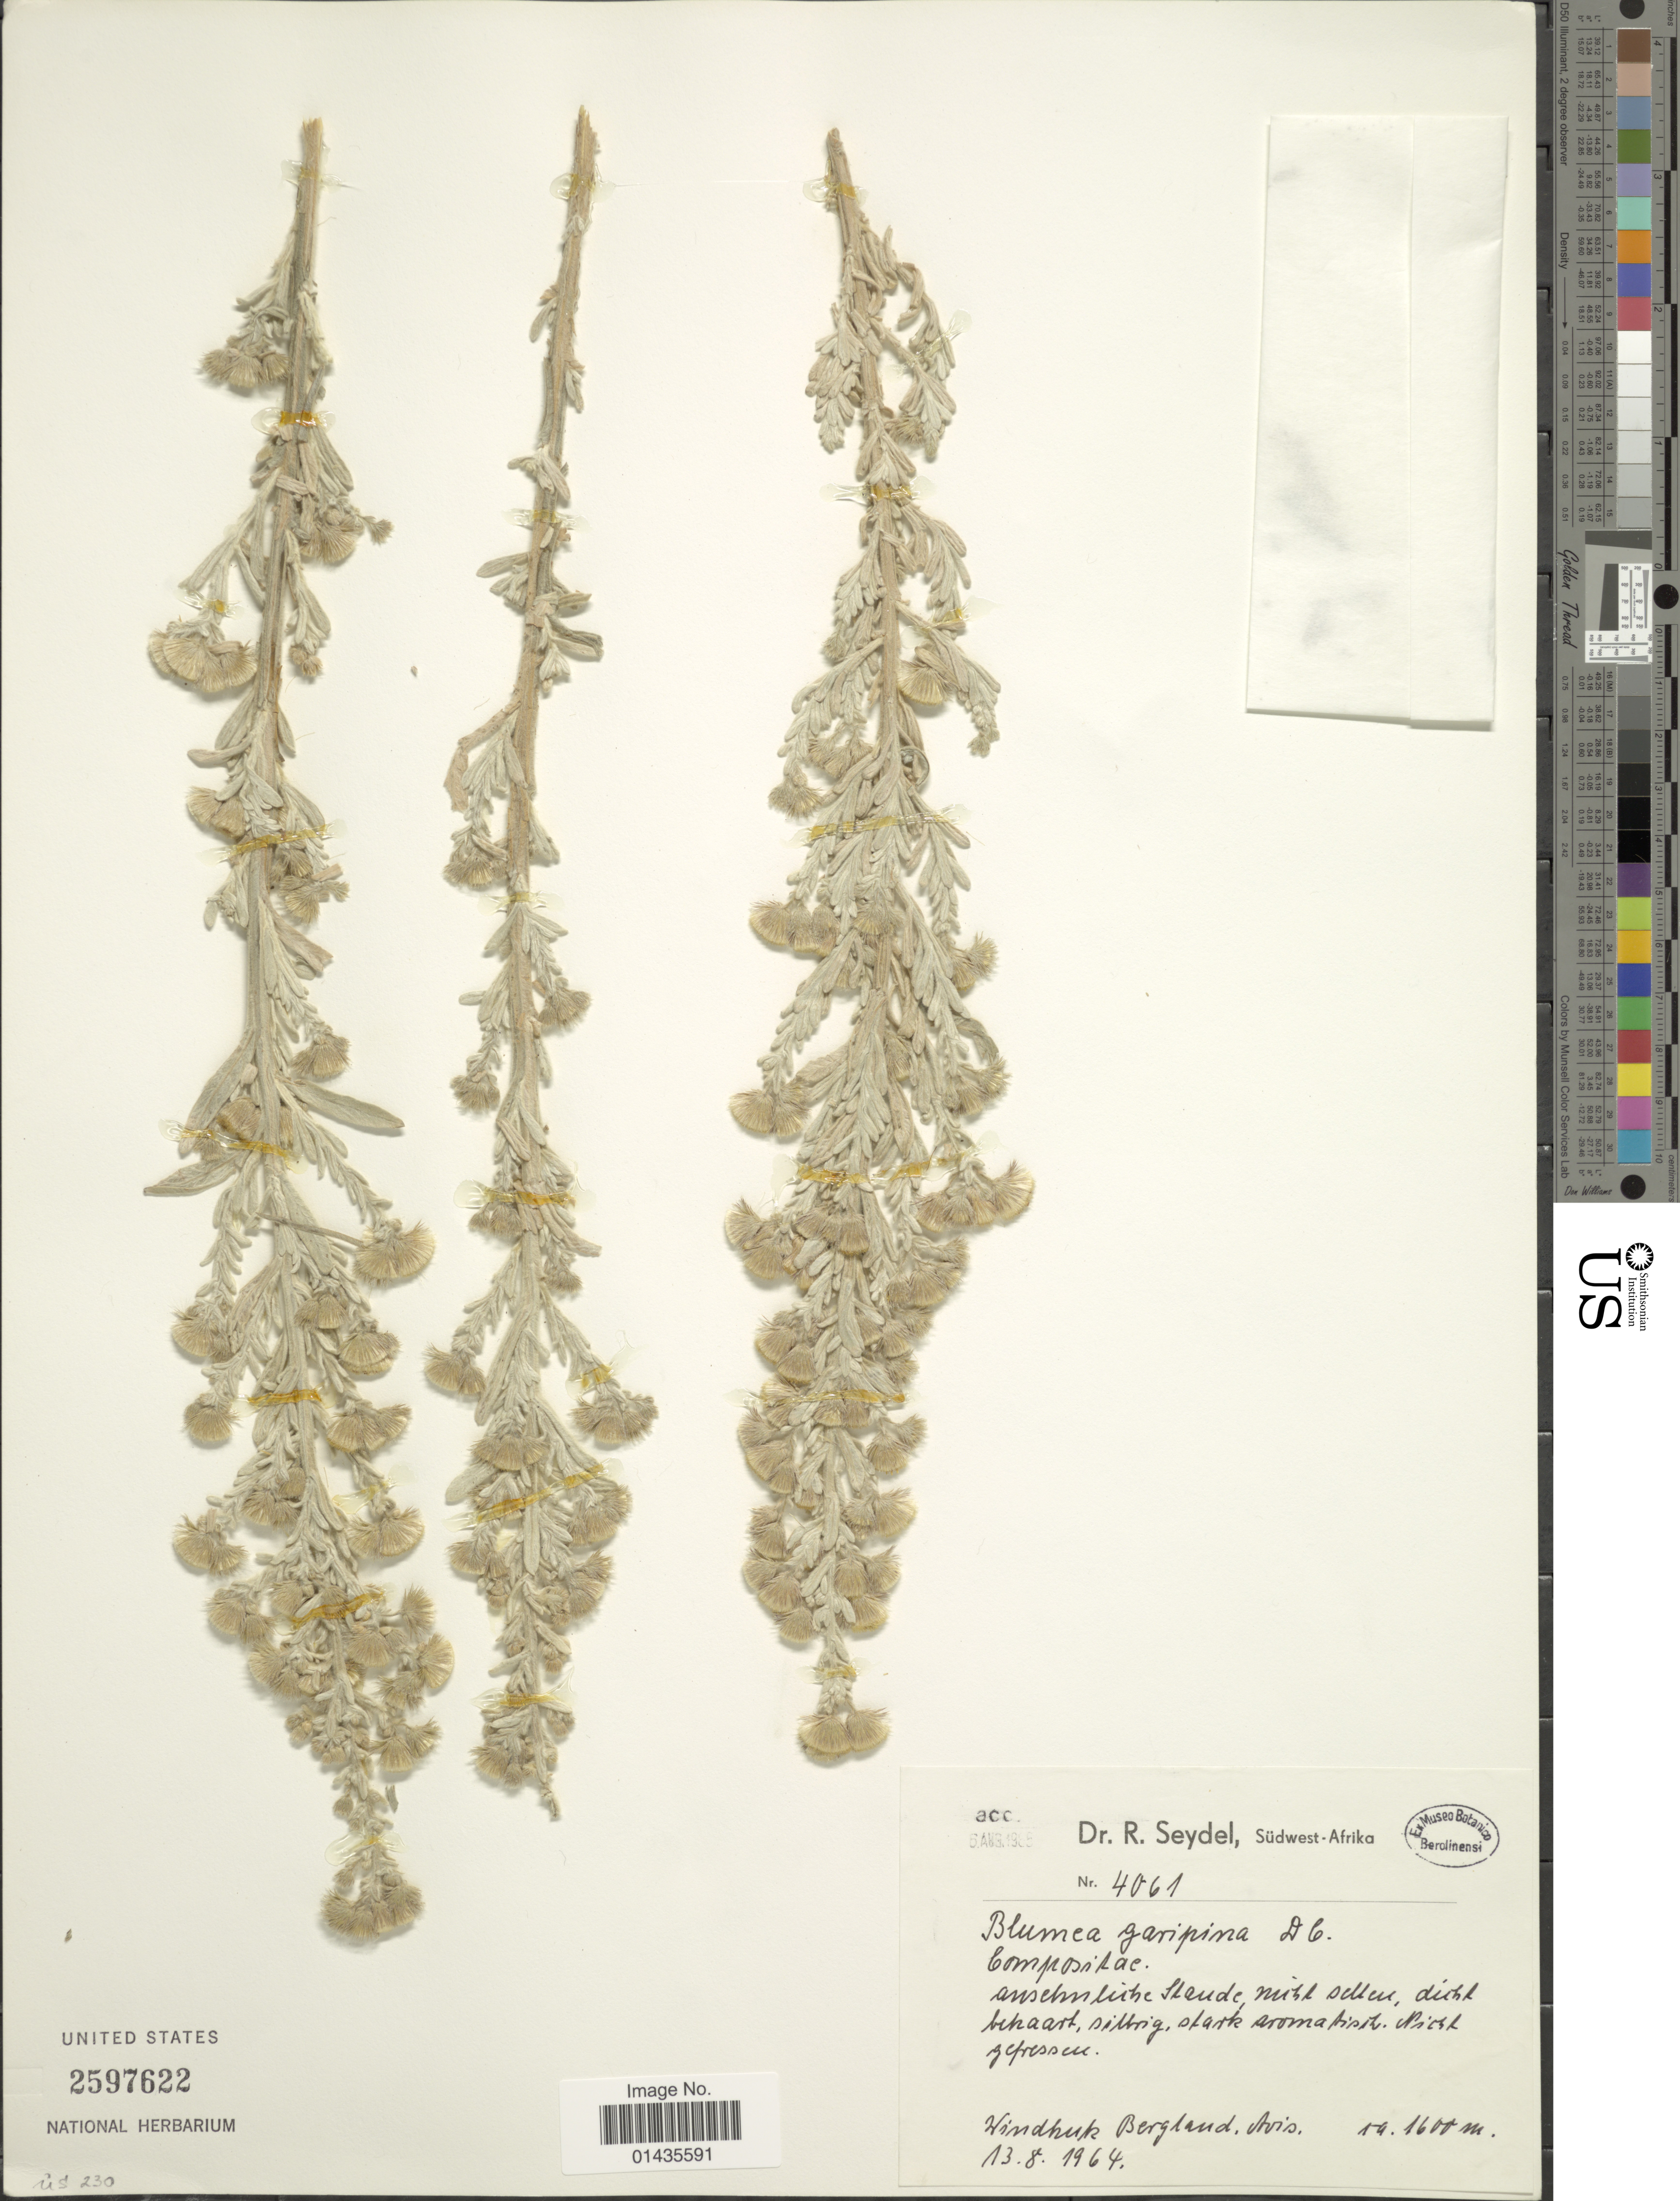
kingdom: Plantae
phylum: Tracheophyta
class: Magnoliopsida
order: Asterales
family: Asteraceae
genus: Blumea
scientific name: Blumea gariepina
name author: DC.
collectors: R. Seydel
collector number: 4061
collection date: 1964-08-13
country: Namibia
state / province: Khomas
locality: Windhuk [Windhoek], Bergland, Avis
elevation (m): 1600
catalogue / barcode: US 2597622